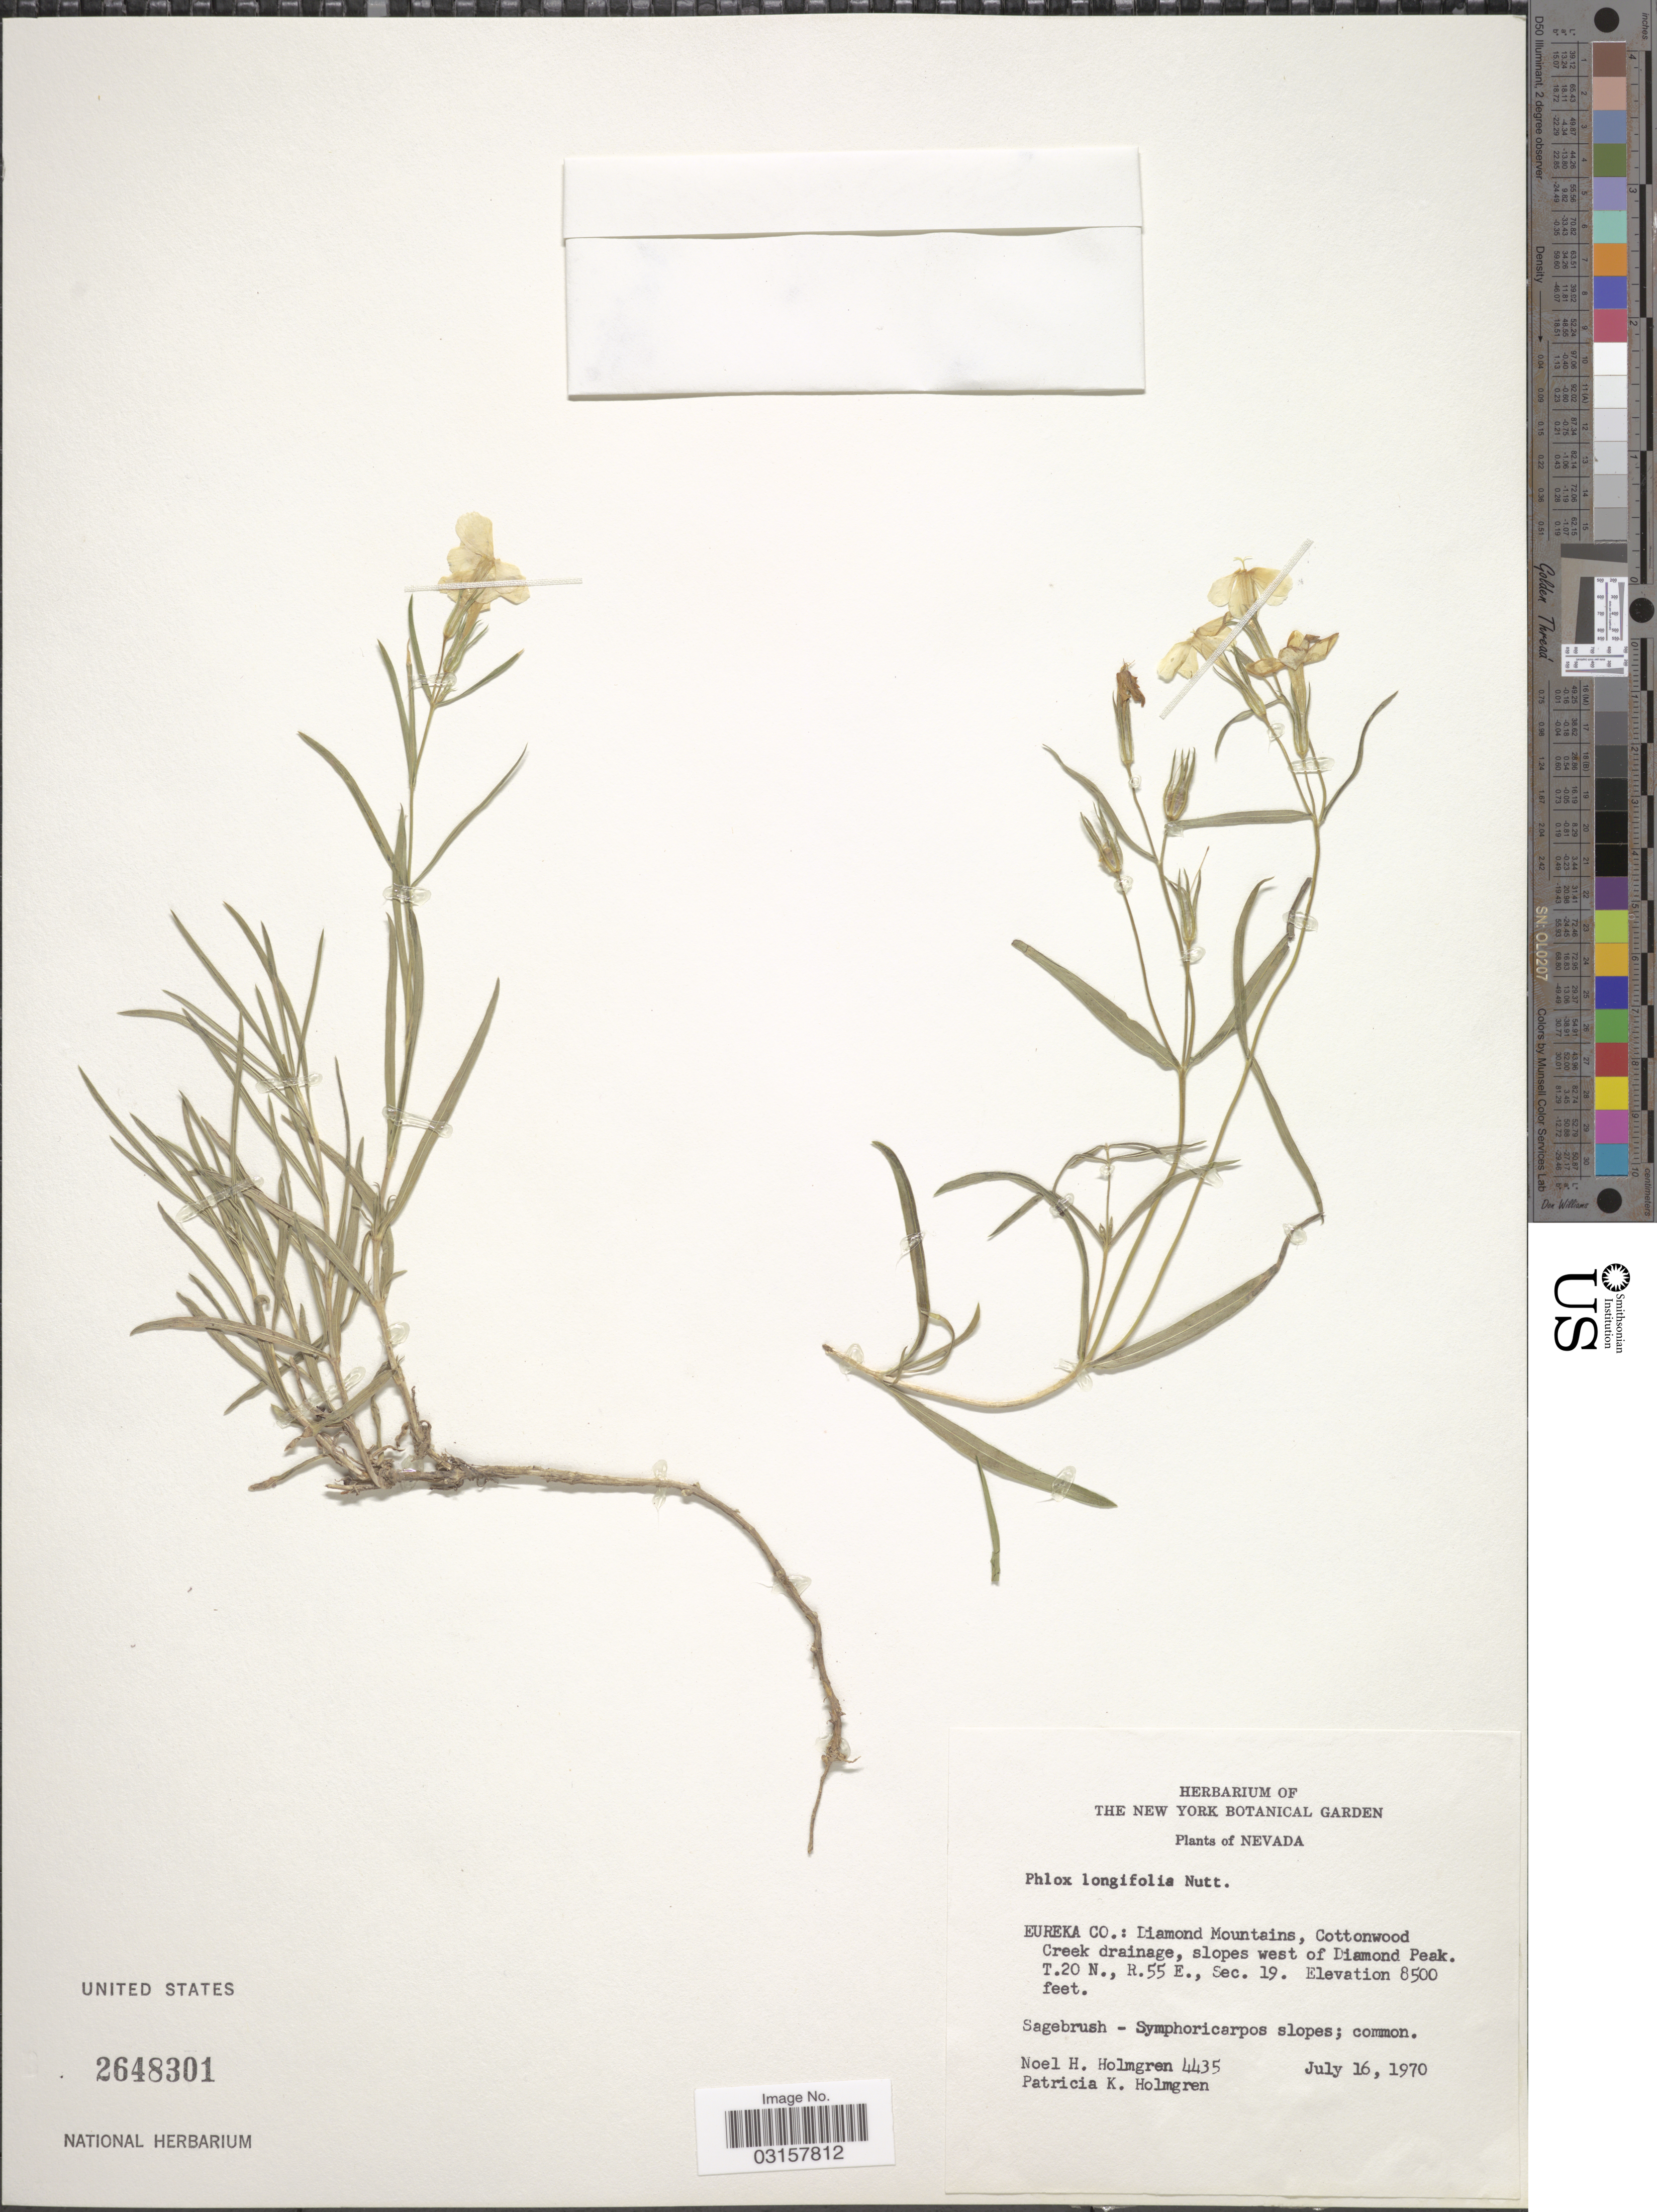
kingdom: Plantae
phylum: Tracheophyta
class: Magnoliopsida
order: Ericales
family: Polemoniaceae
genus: Phlox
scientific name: Phlox longifolia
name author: Nutt.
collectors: N. H. Holmgren & P. K. Holmgren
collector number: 4435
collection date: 1970-07-16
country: United States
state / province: Nevada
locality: Eureka Co.: Diamond Mountains, Cottonwood Creek drainage, slopes west of Diamond Peak. T.20 N., R. 55 E., Sec. 19.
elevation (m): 2591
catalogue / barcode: US 2648301